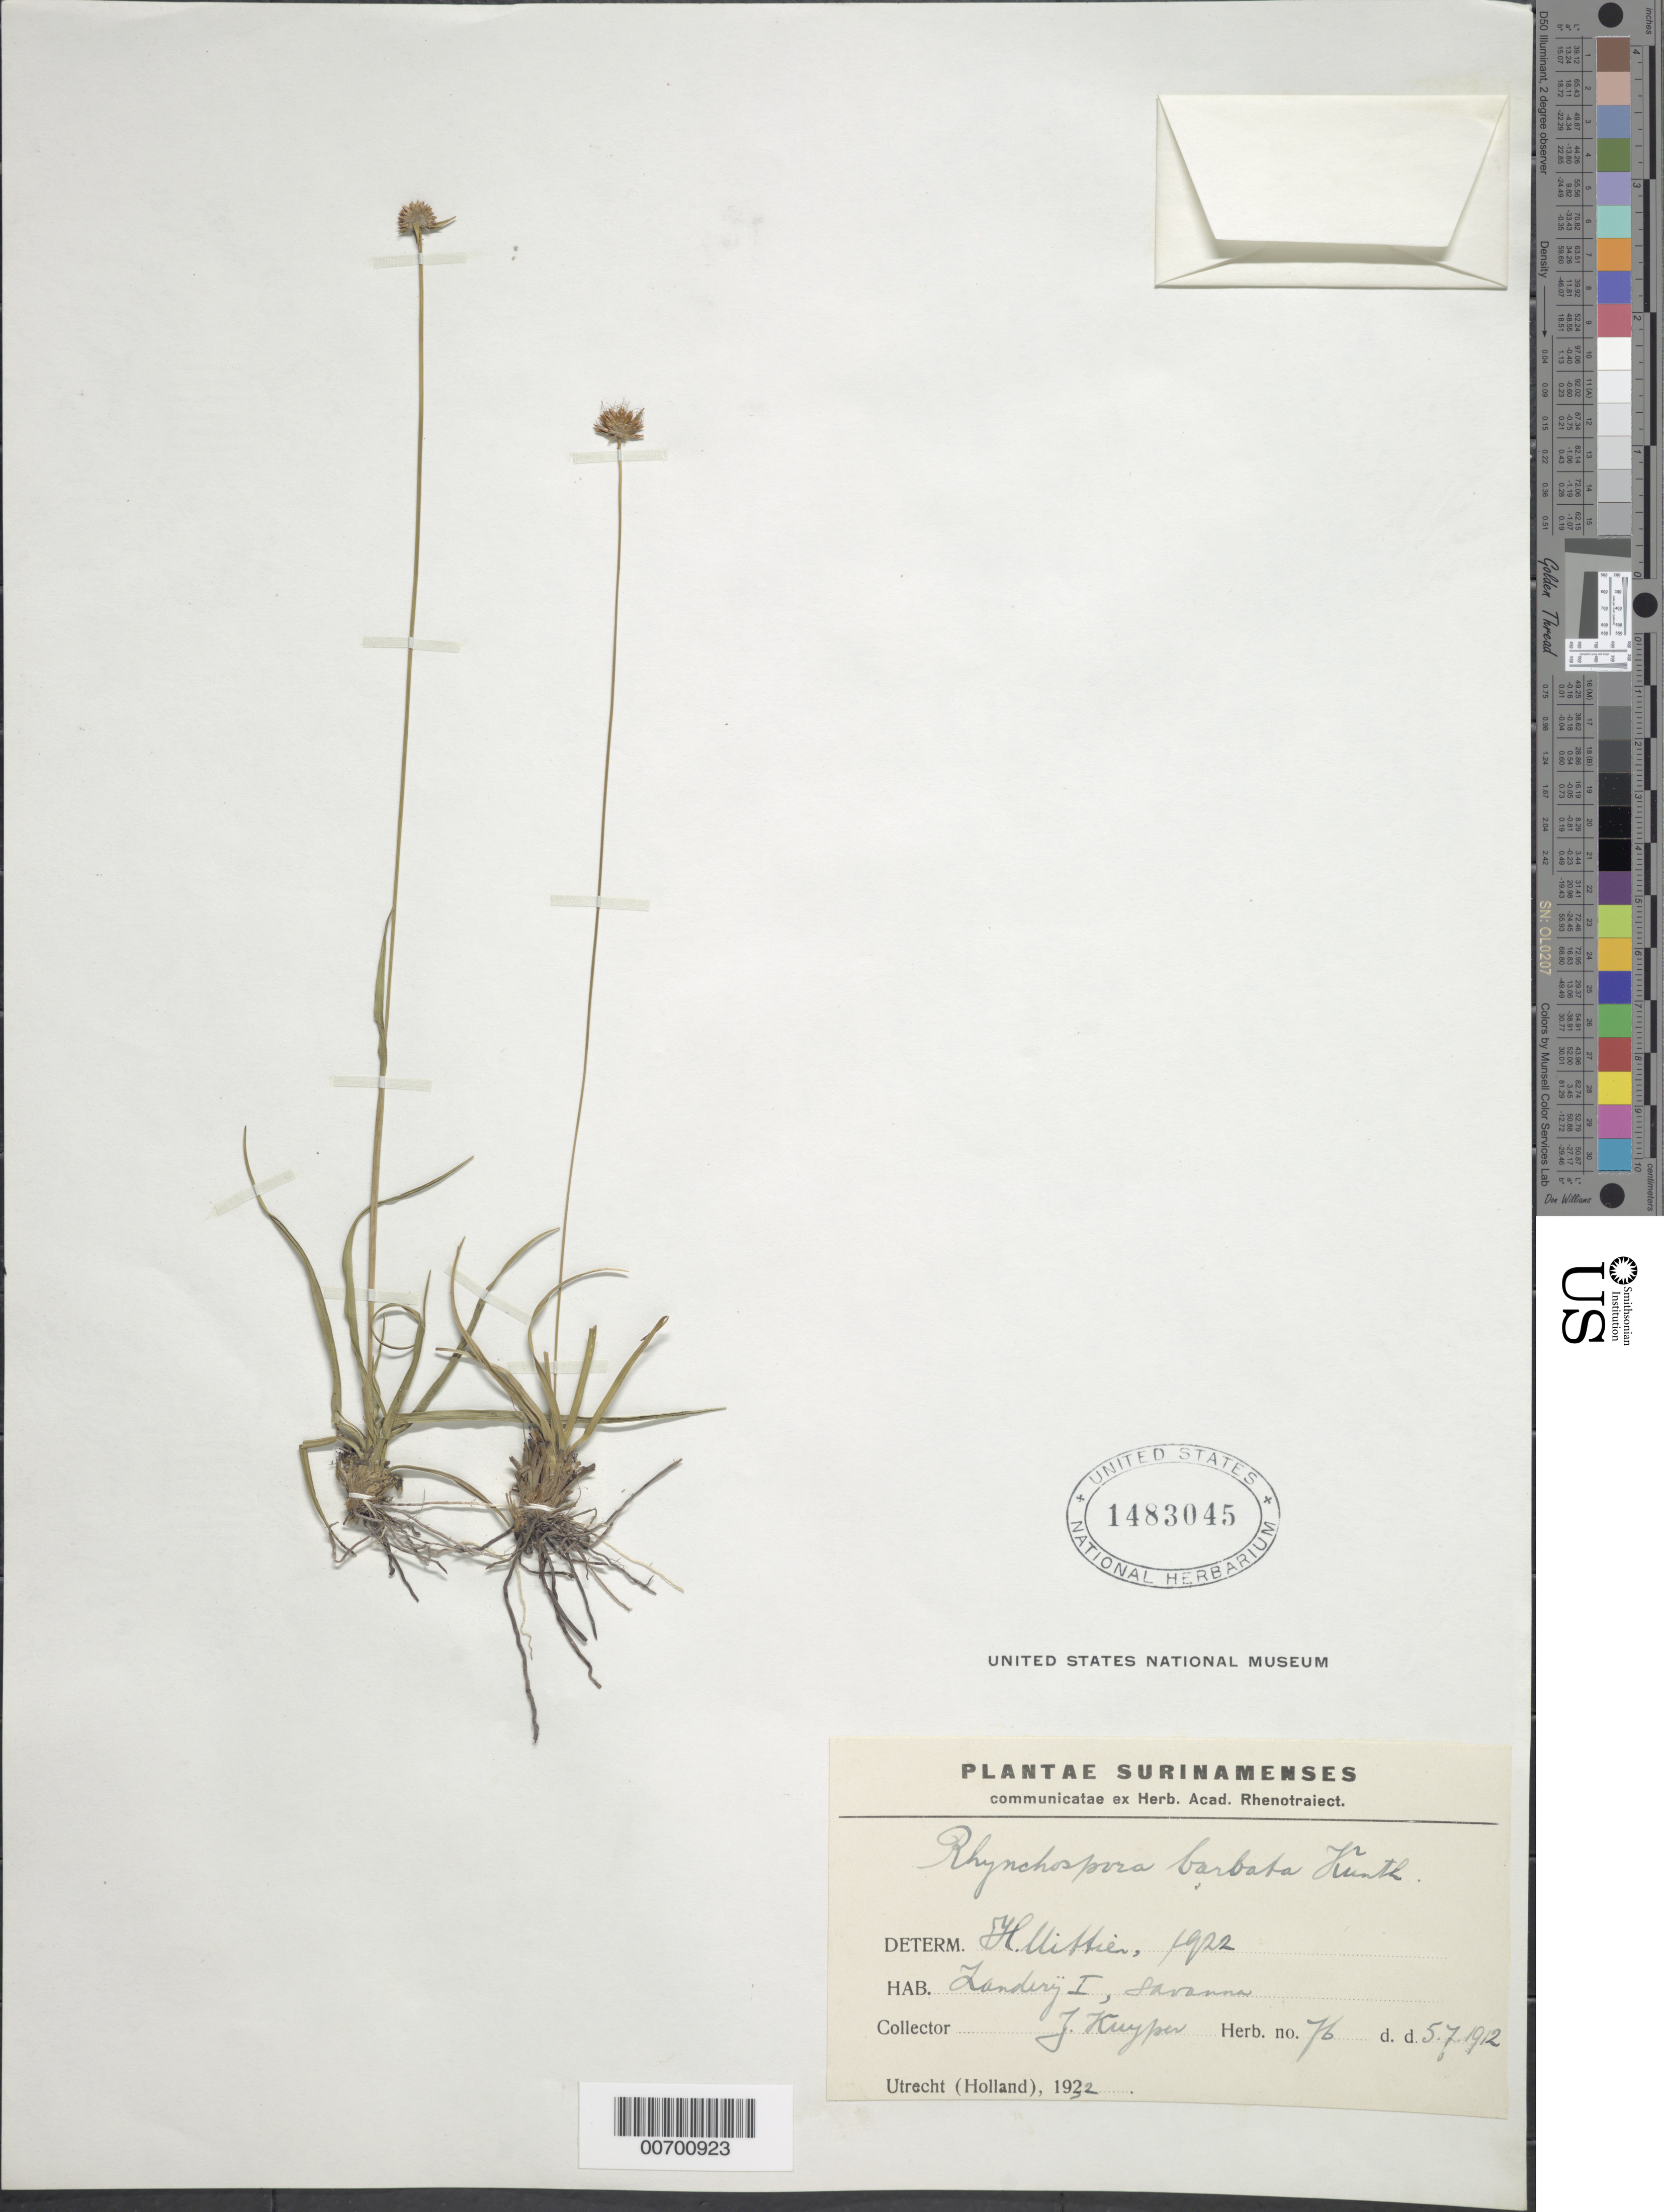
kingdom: Plantae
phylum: Tracheophyta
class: Liliopsida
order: Poales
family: Cyperaceae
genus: Rhynchospora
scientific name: Rhynchospora barbata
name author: (Vahl) Kunth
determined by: Alves, K.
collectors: J. Kuyper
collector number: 76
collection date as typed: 5-Jul-12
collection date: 1912-07-05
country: Suriname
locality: Zanderij I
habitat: Savanna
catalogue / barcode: US 1483045